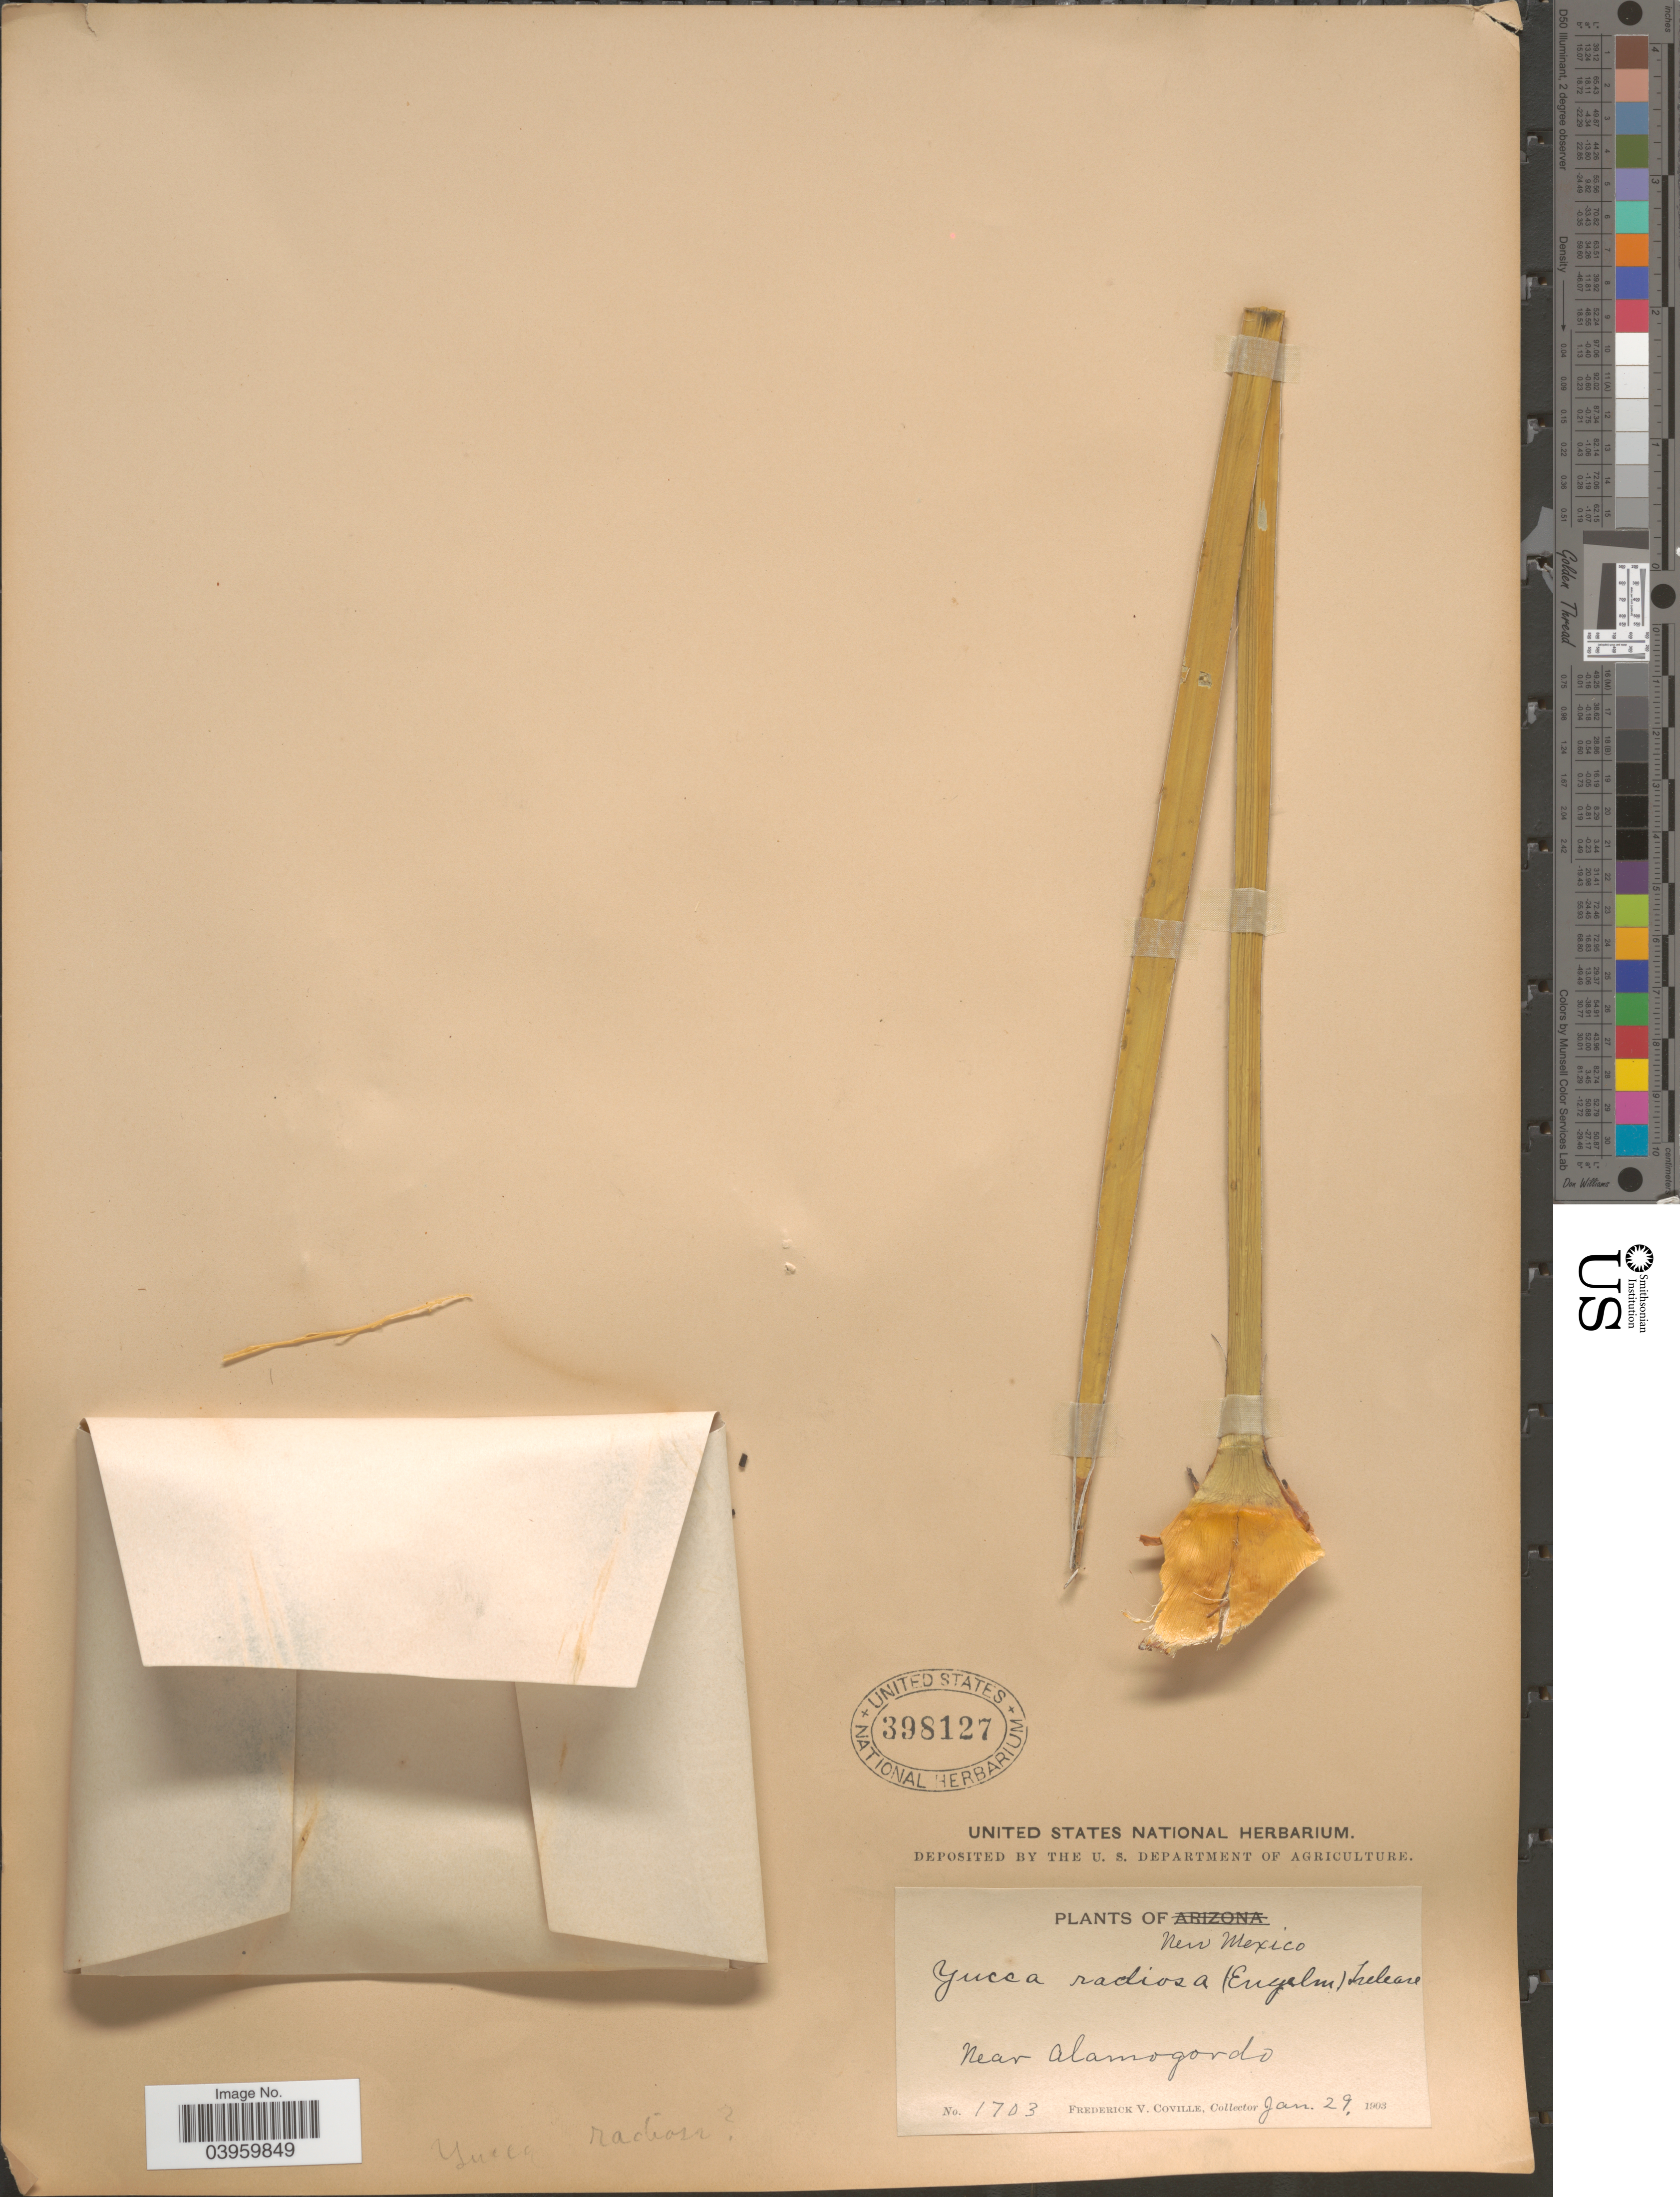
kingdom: Plantae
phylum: Tracheophyta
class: Liliopsida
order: Asparagales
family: Asparagaceae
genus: Yucca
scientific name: Yucca elata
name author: (Engelm.) Engelm.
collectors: F. V. Coville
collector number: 1703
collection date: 1903-01-29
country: United States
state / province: New Mexico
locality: Near Alamogordo.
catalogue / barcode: US 398127